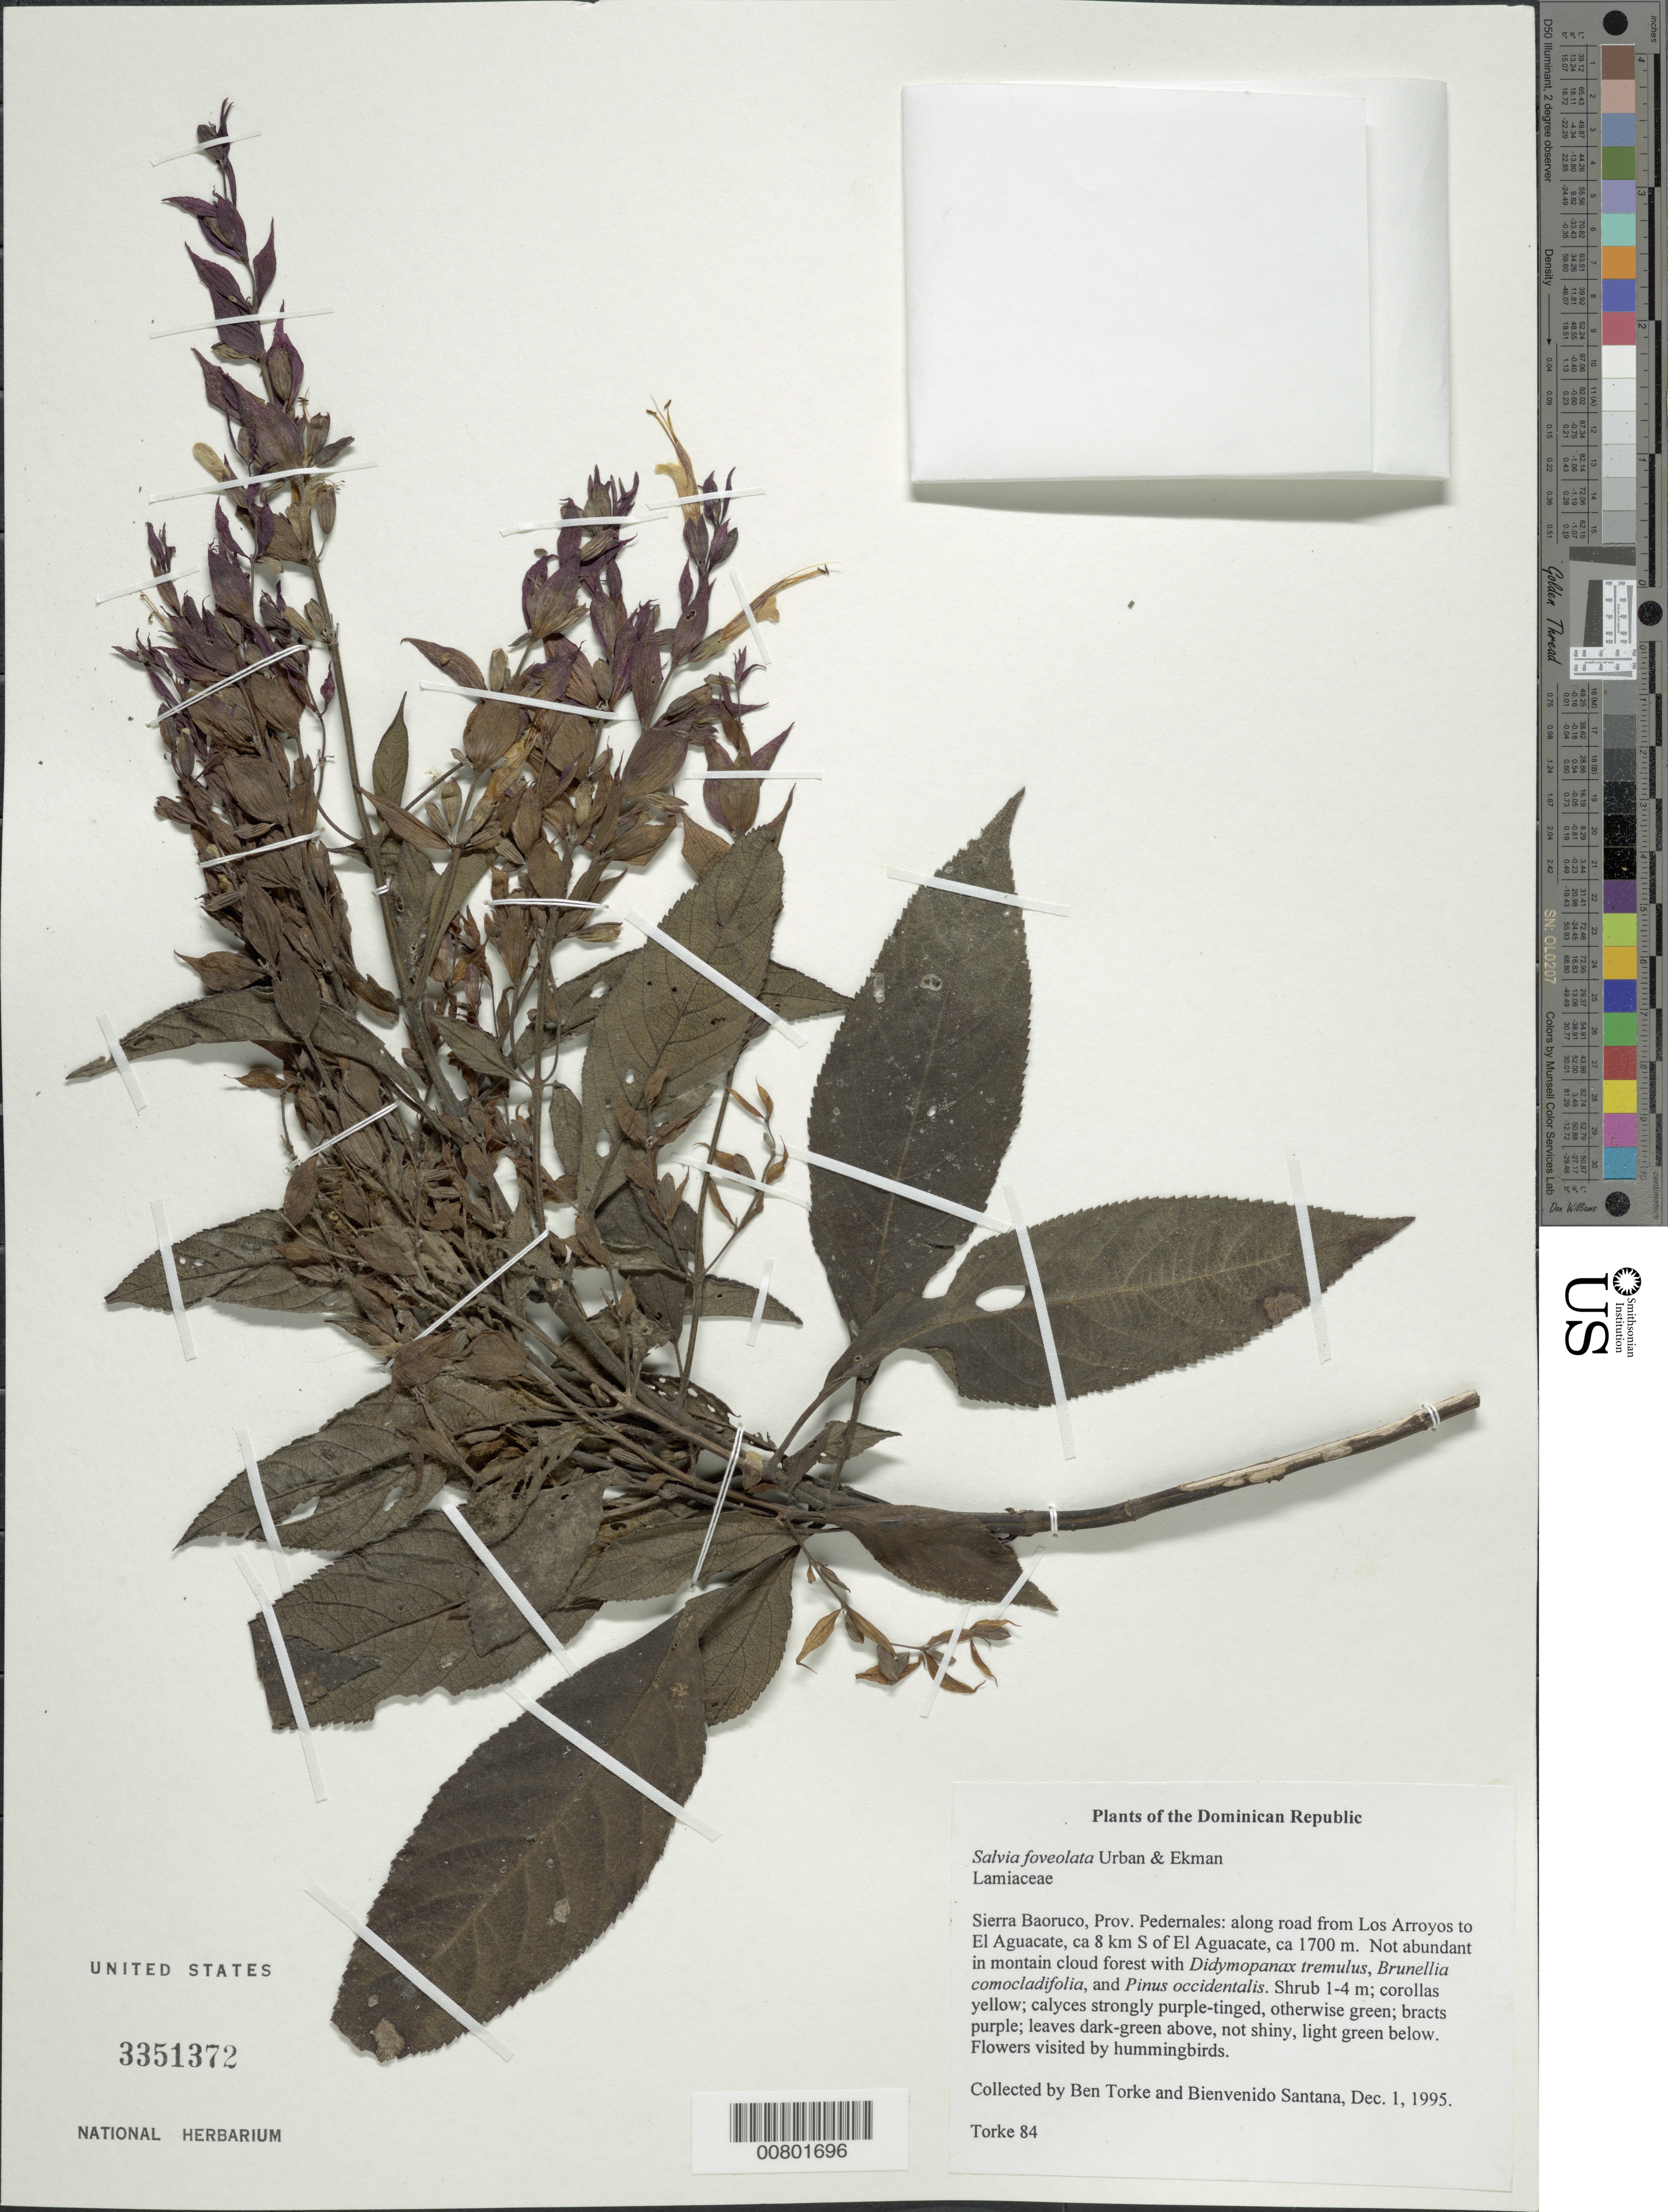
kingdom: Plantae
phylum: Tracheophyta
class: Magnoliopsida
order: Lamiales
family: Lamiaceae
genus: Salvia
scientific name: Salvia foveolata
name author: Urb. & Ekman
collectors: B. M. Torke & B. Santana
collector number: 84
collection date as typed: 01 Dec 1995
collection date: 1995-12-01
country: Dominican Republic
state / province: Pedernales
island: Hispaniola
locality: Sierra Baoruco. Along road from Los Arroyos to El Aguacate, ca 8 km S of El Aguacate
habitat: Roadside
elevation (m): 1700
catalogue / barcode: US 3351372